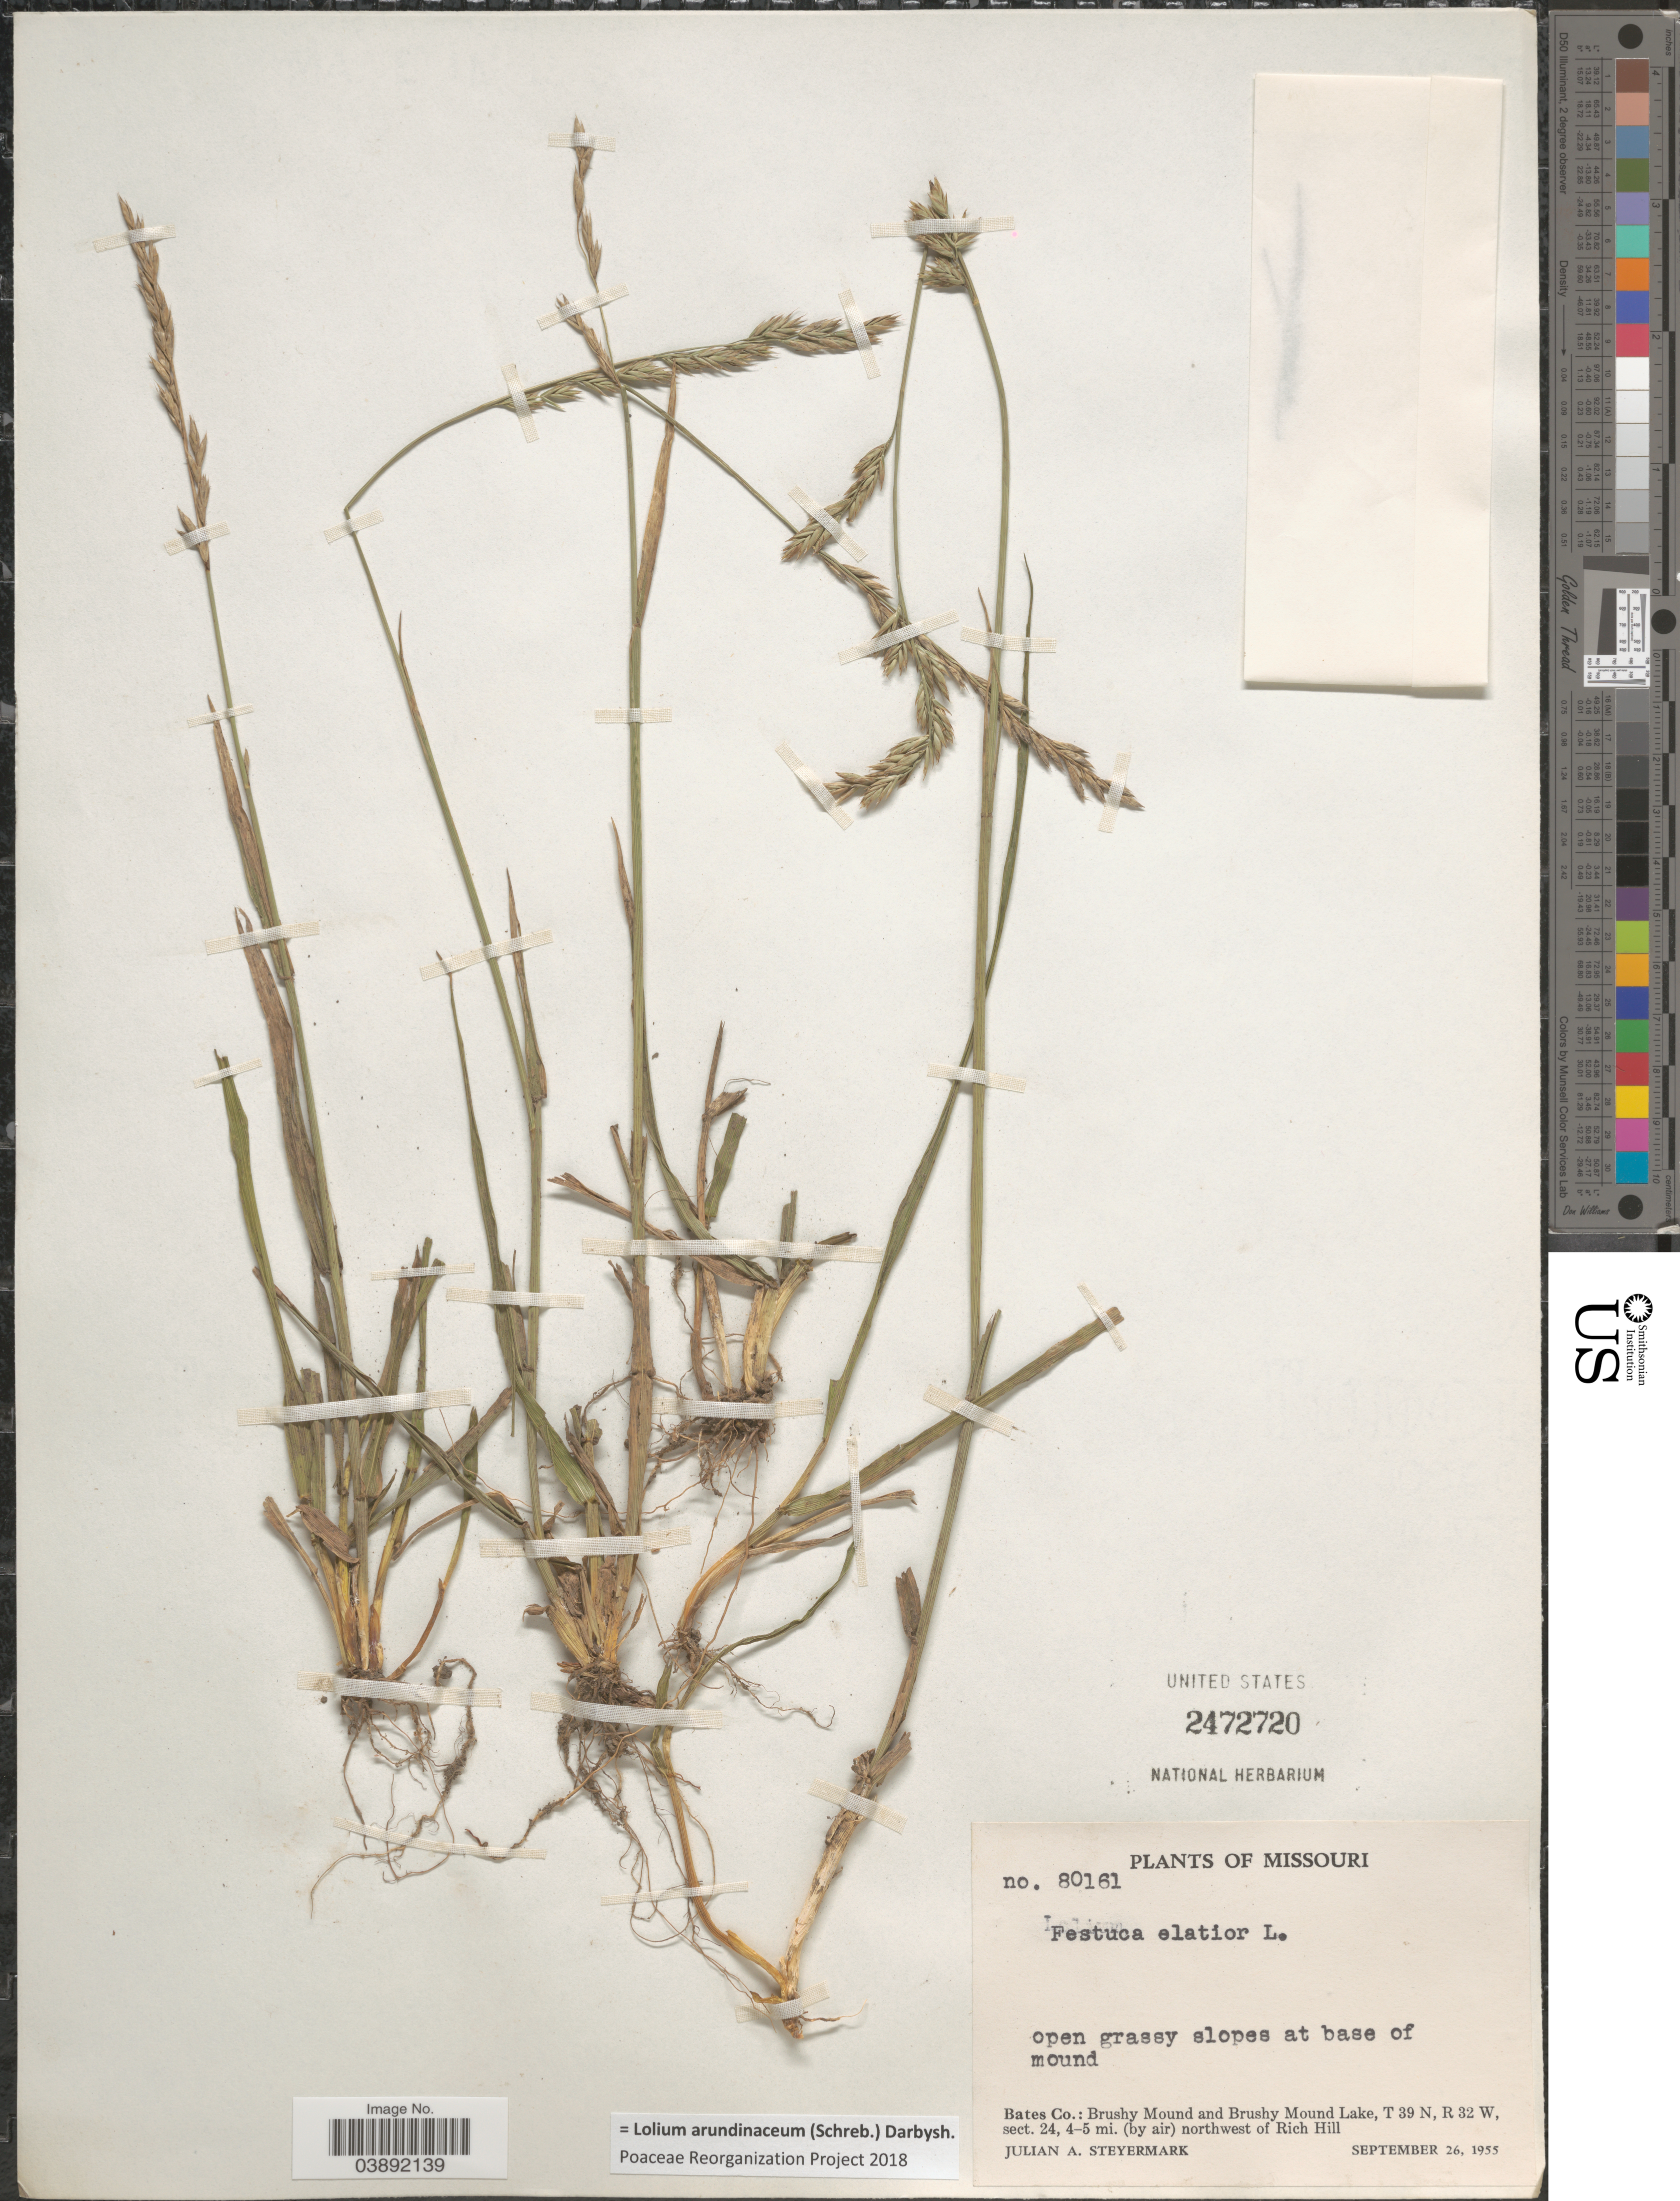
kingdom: Plantae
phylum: Tracheophyta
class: Liliopsida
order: Poales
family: Poaceae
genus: Lolium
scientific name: Lolium arundinaceum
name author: (Schreb.) Darbysh.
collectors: J. Steyermark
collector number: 80161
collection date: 1955-09-26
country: United States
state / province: Missouri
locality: Bates Co.: Brushy Mound and Brushy Mound Lake, T 39 N, R 32 W, sect. 24, 4-5 mi. (by air) northwest of Rich Hill.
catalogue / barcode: US 2472720